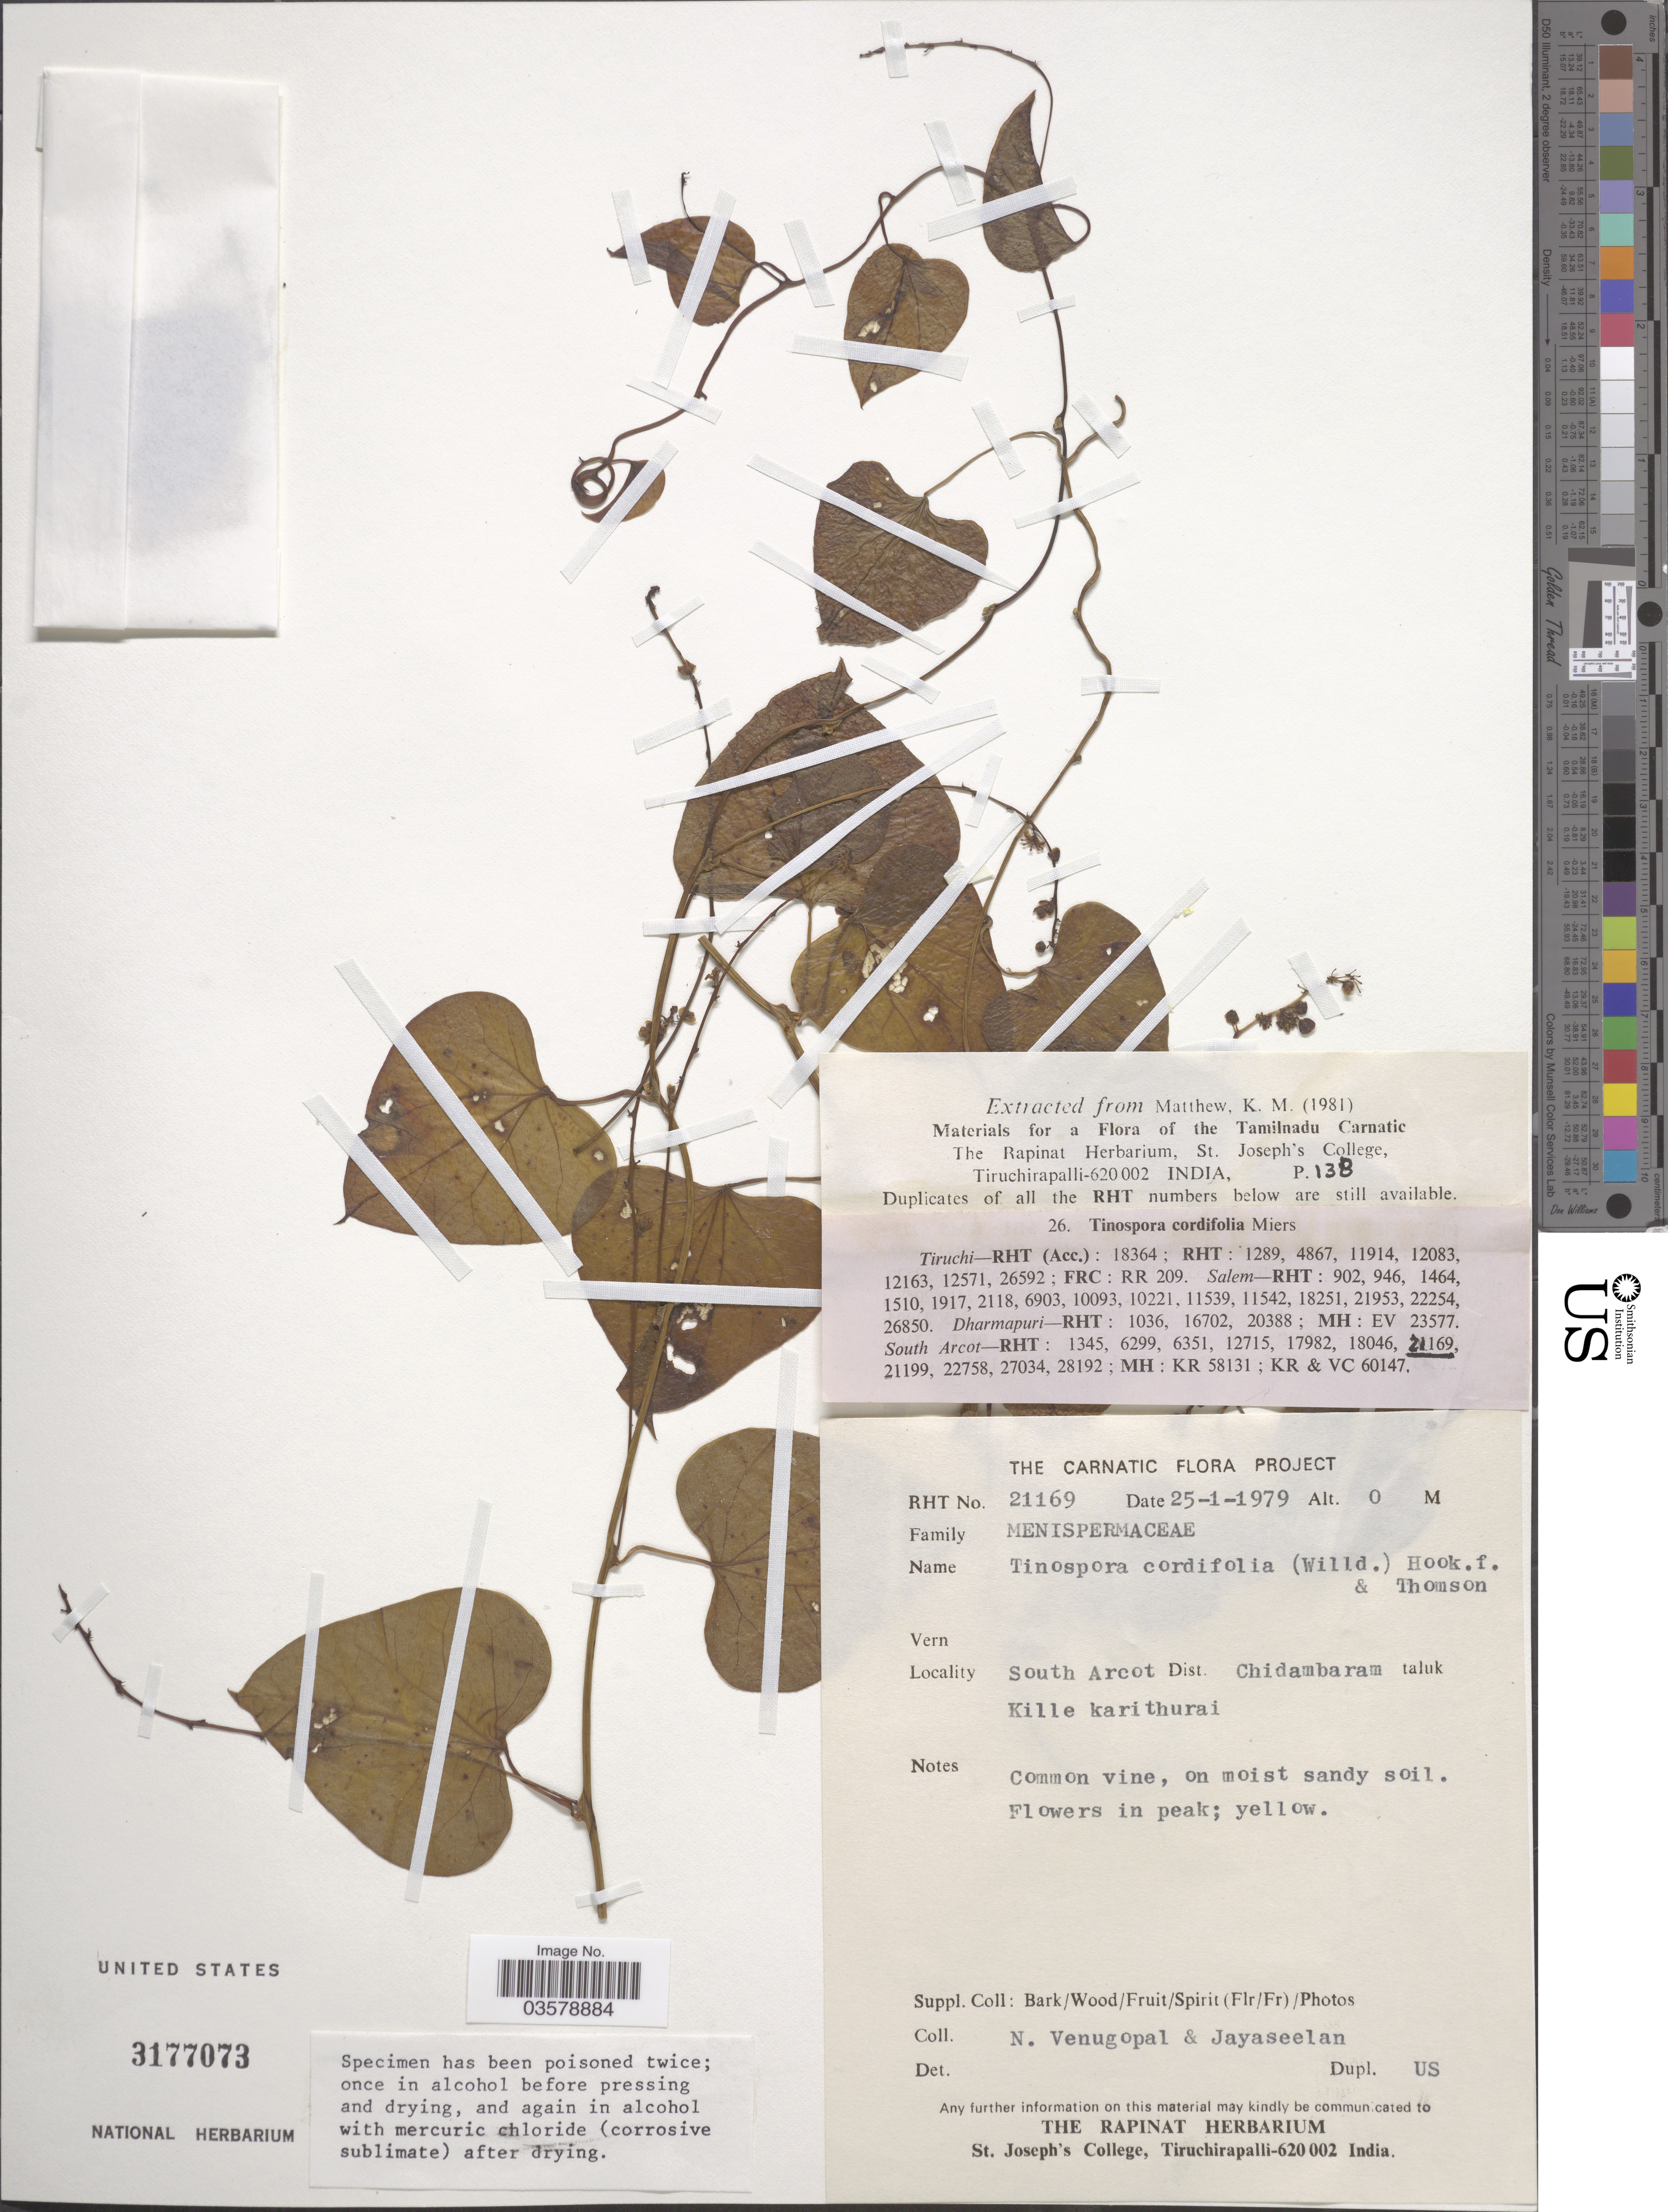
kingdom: Plantae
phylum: Tracheophyta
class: Magnoliopsida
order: Ranunculales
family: Menispermaceae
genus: Tinospora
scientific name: Tinospora cordifolia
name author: Miers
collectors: N. Venugopal & Jayaseelan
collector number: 21169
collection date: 1979-01-25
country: India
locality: South Arcot, Dist. Chidambaram taluk, Kille karithurai.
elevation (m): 0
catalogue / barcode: US 3177073